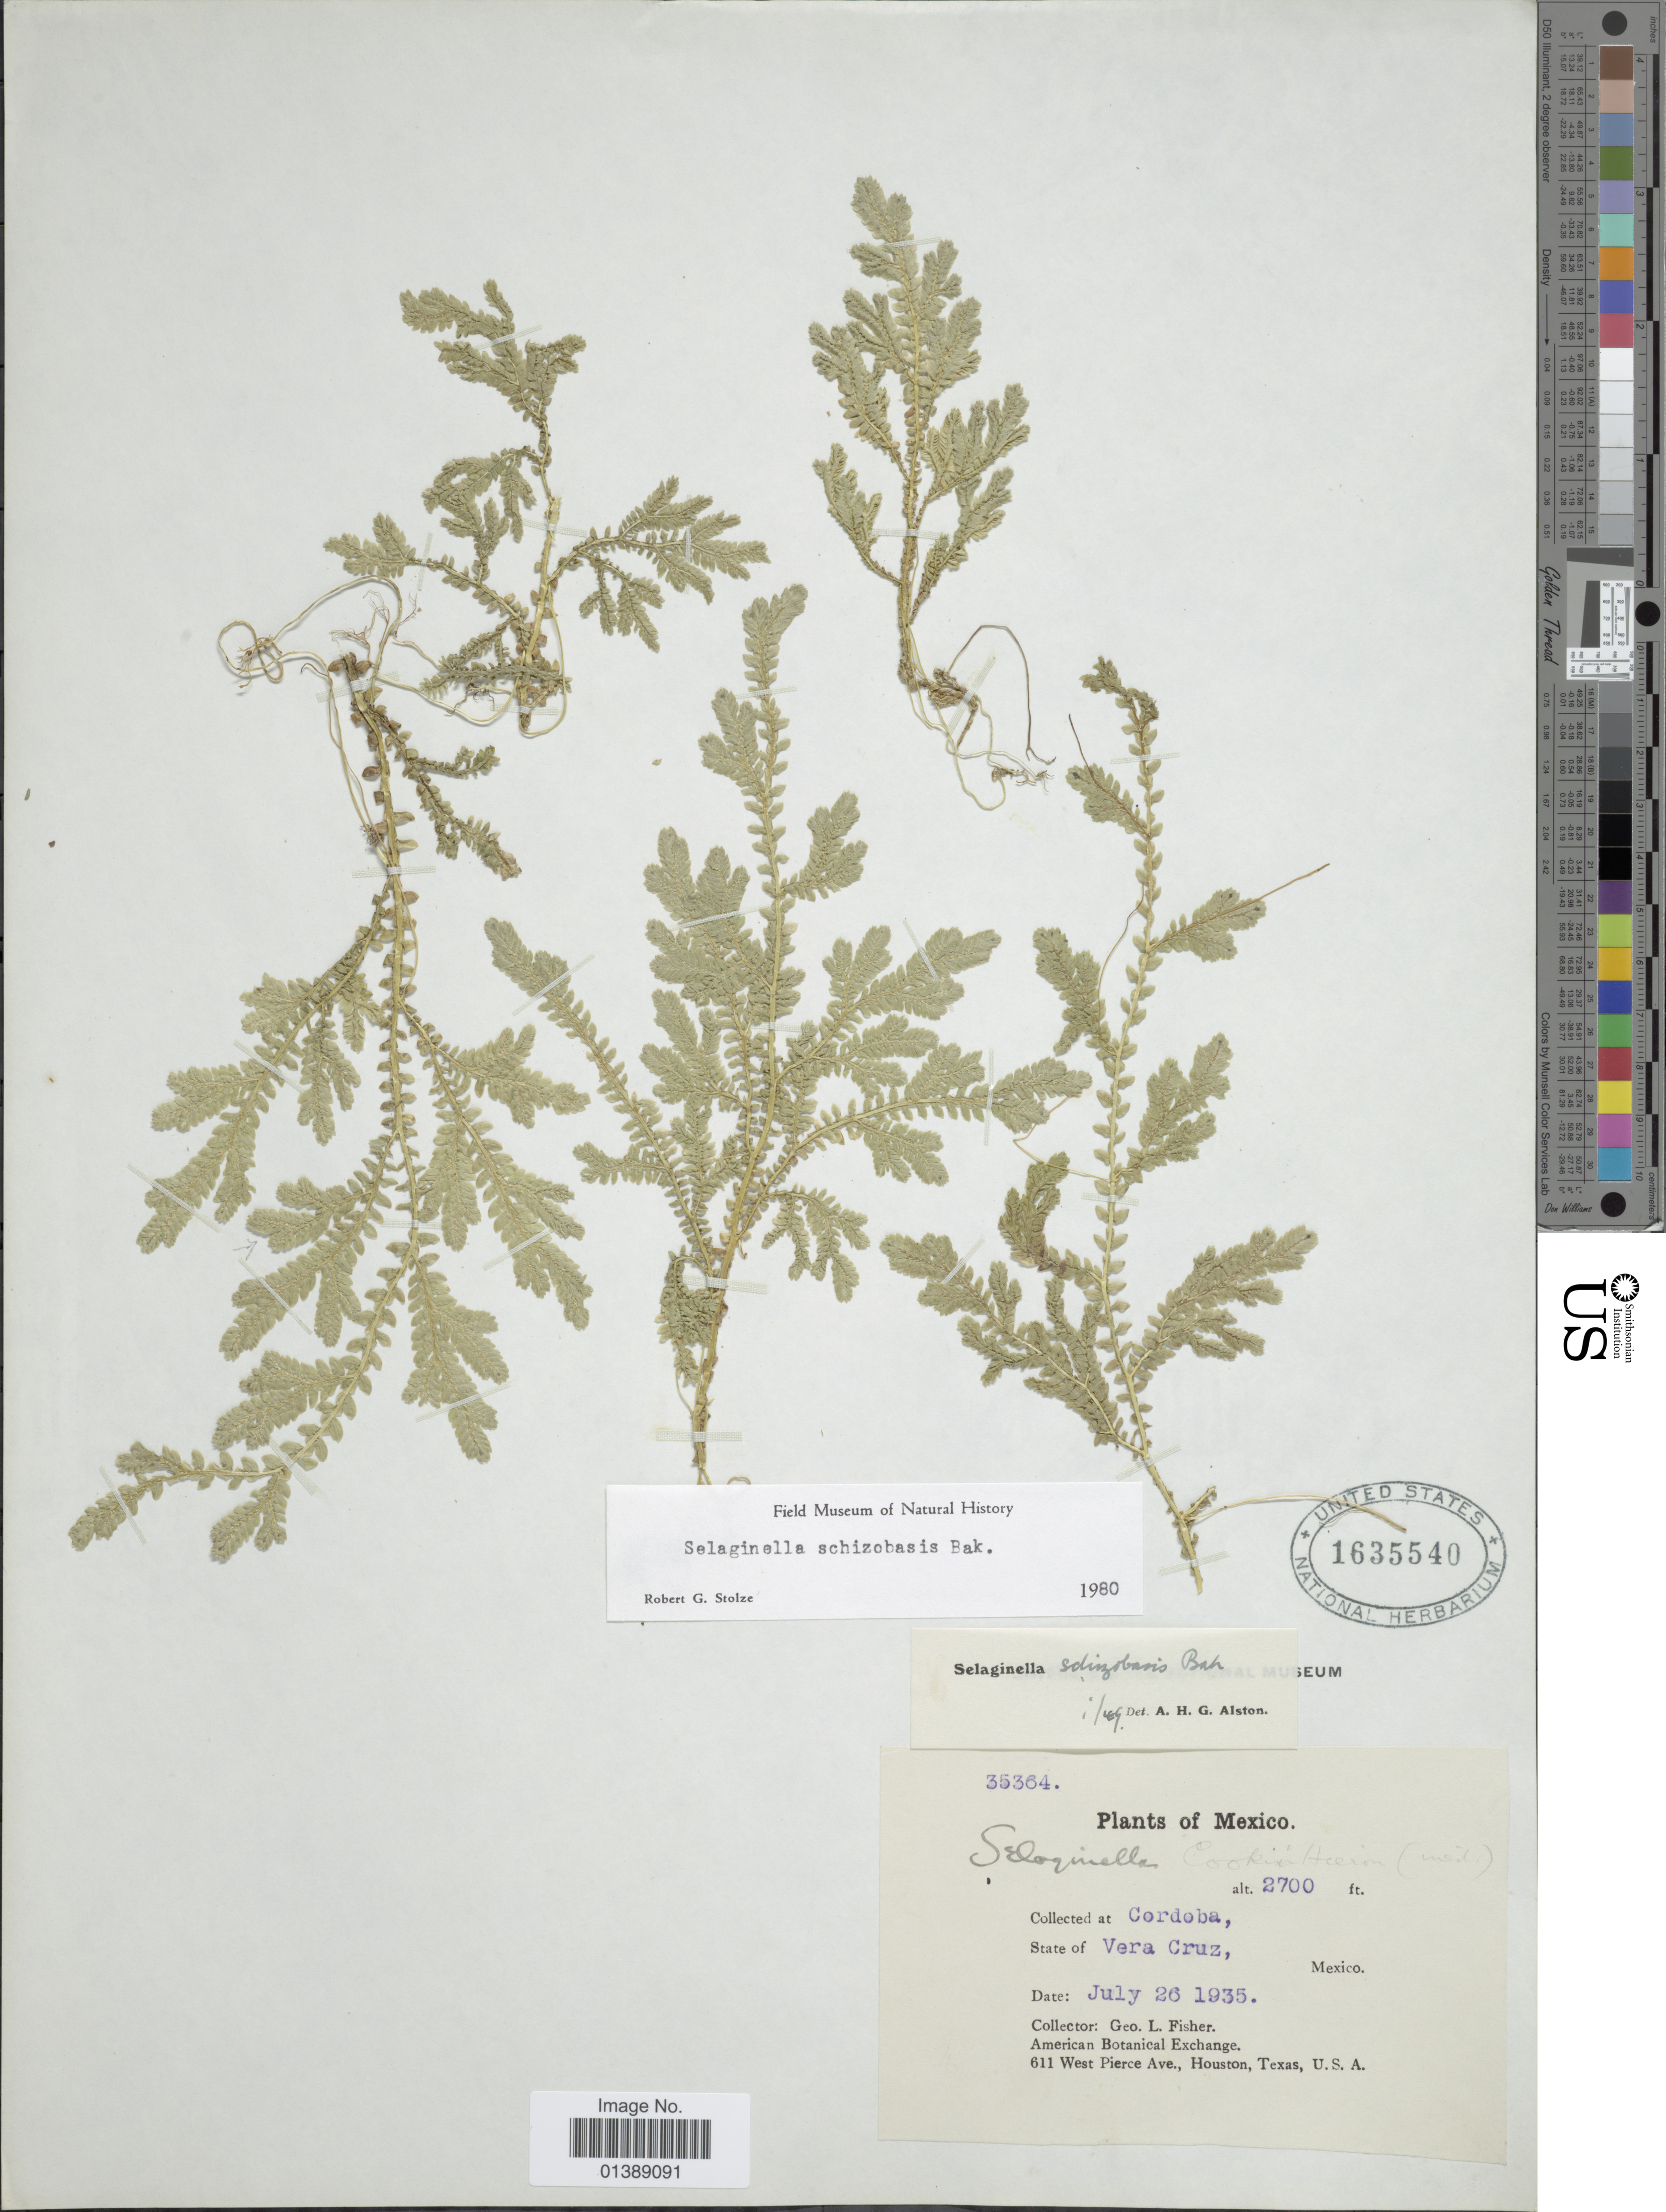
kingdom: Plantae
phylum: Tracheophyta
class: Lycopodiopsida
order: Selaginellales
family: Selaginellaceae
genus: Selaginella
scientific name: Selaginella schizobasis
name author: Baker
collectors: G. L. Fisher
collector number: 35364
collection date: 1935-07-26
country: Mexico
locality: Cordoba, State of Vera Cruz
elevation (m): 823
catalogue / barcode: US 1635540